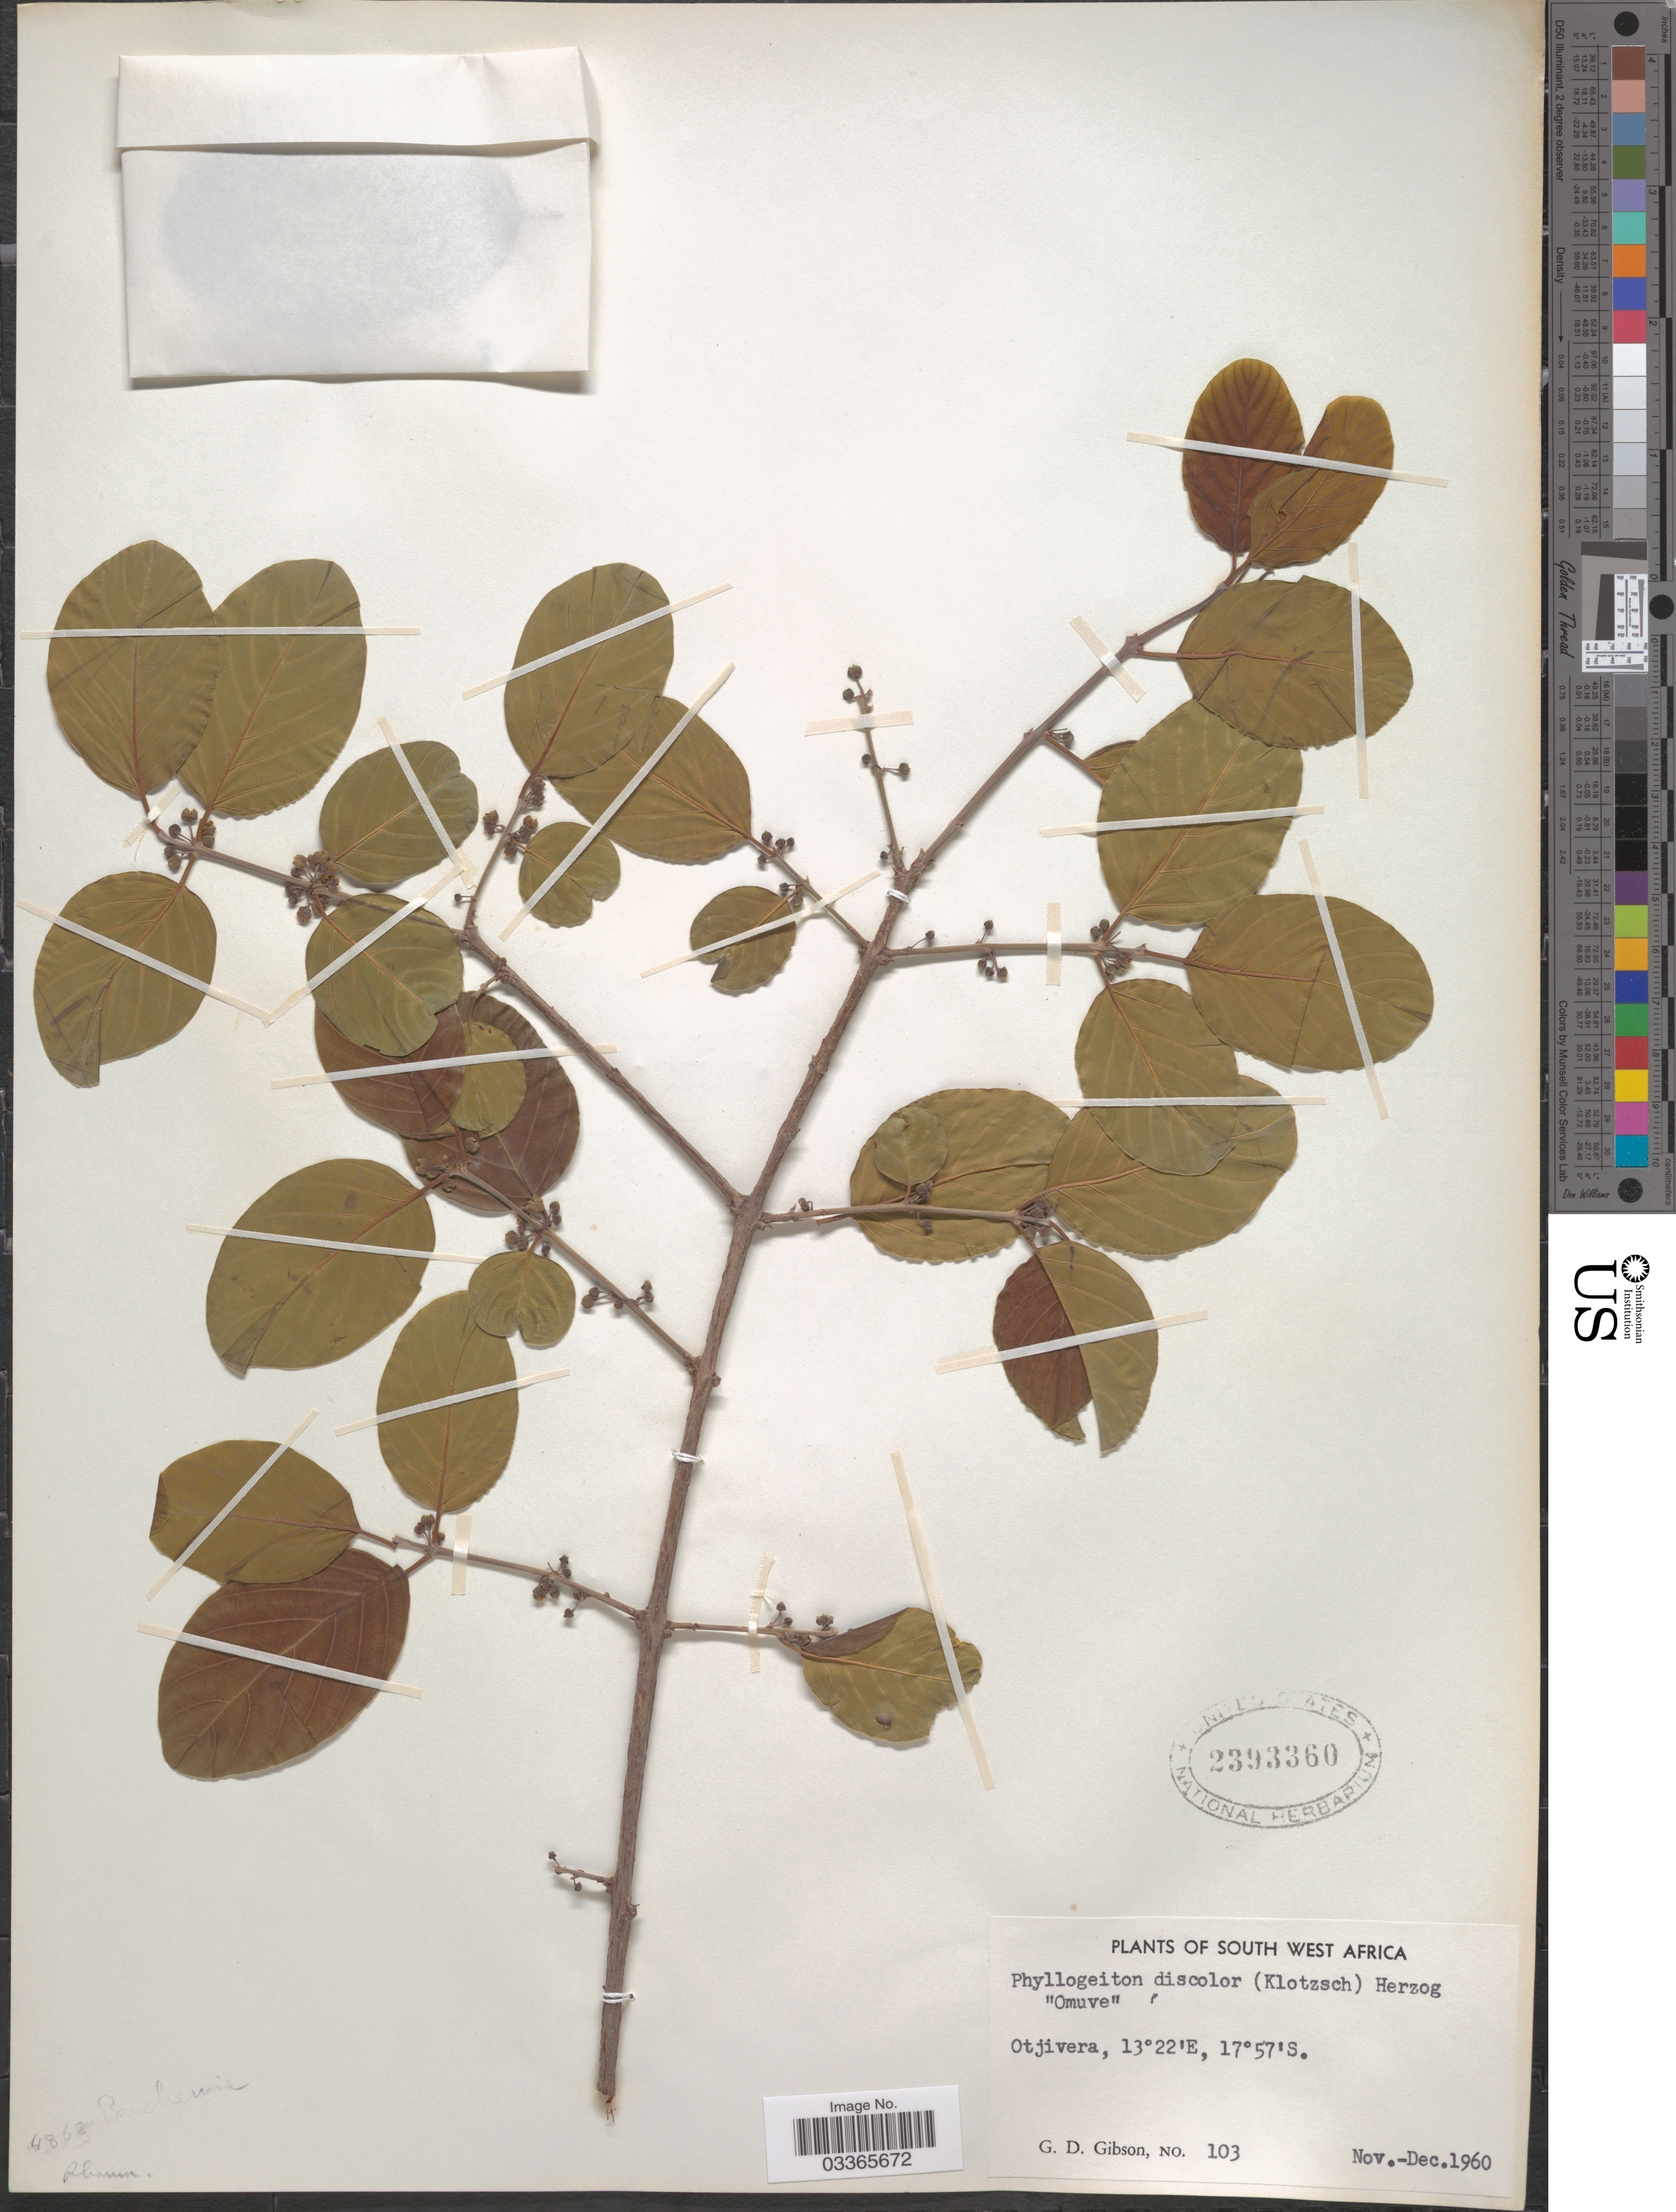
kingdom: Plantae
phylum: Tracheophyta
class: Magnoliopsida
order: Rosales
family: Rhamnaceae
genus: Phyllogeiton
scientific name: Phyllogeiton discolor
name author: (Klotzsch) Herzog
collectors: G. D. Gibson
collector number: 103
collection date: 1960-11/1960-12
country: Namibia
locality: South West Africa, Otjivera.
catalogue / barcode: US 2393360